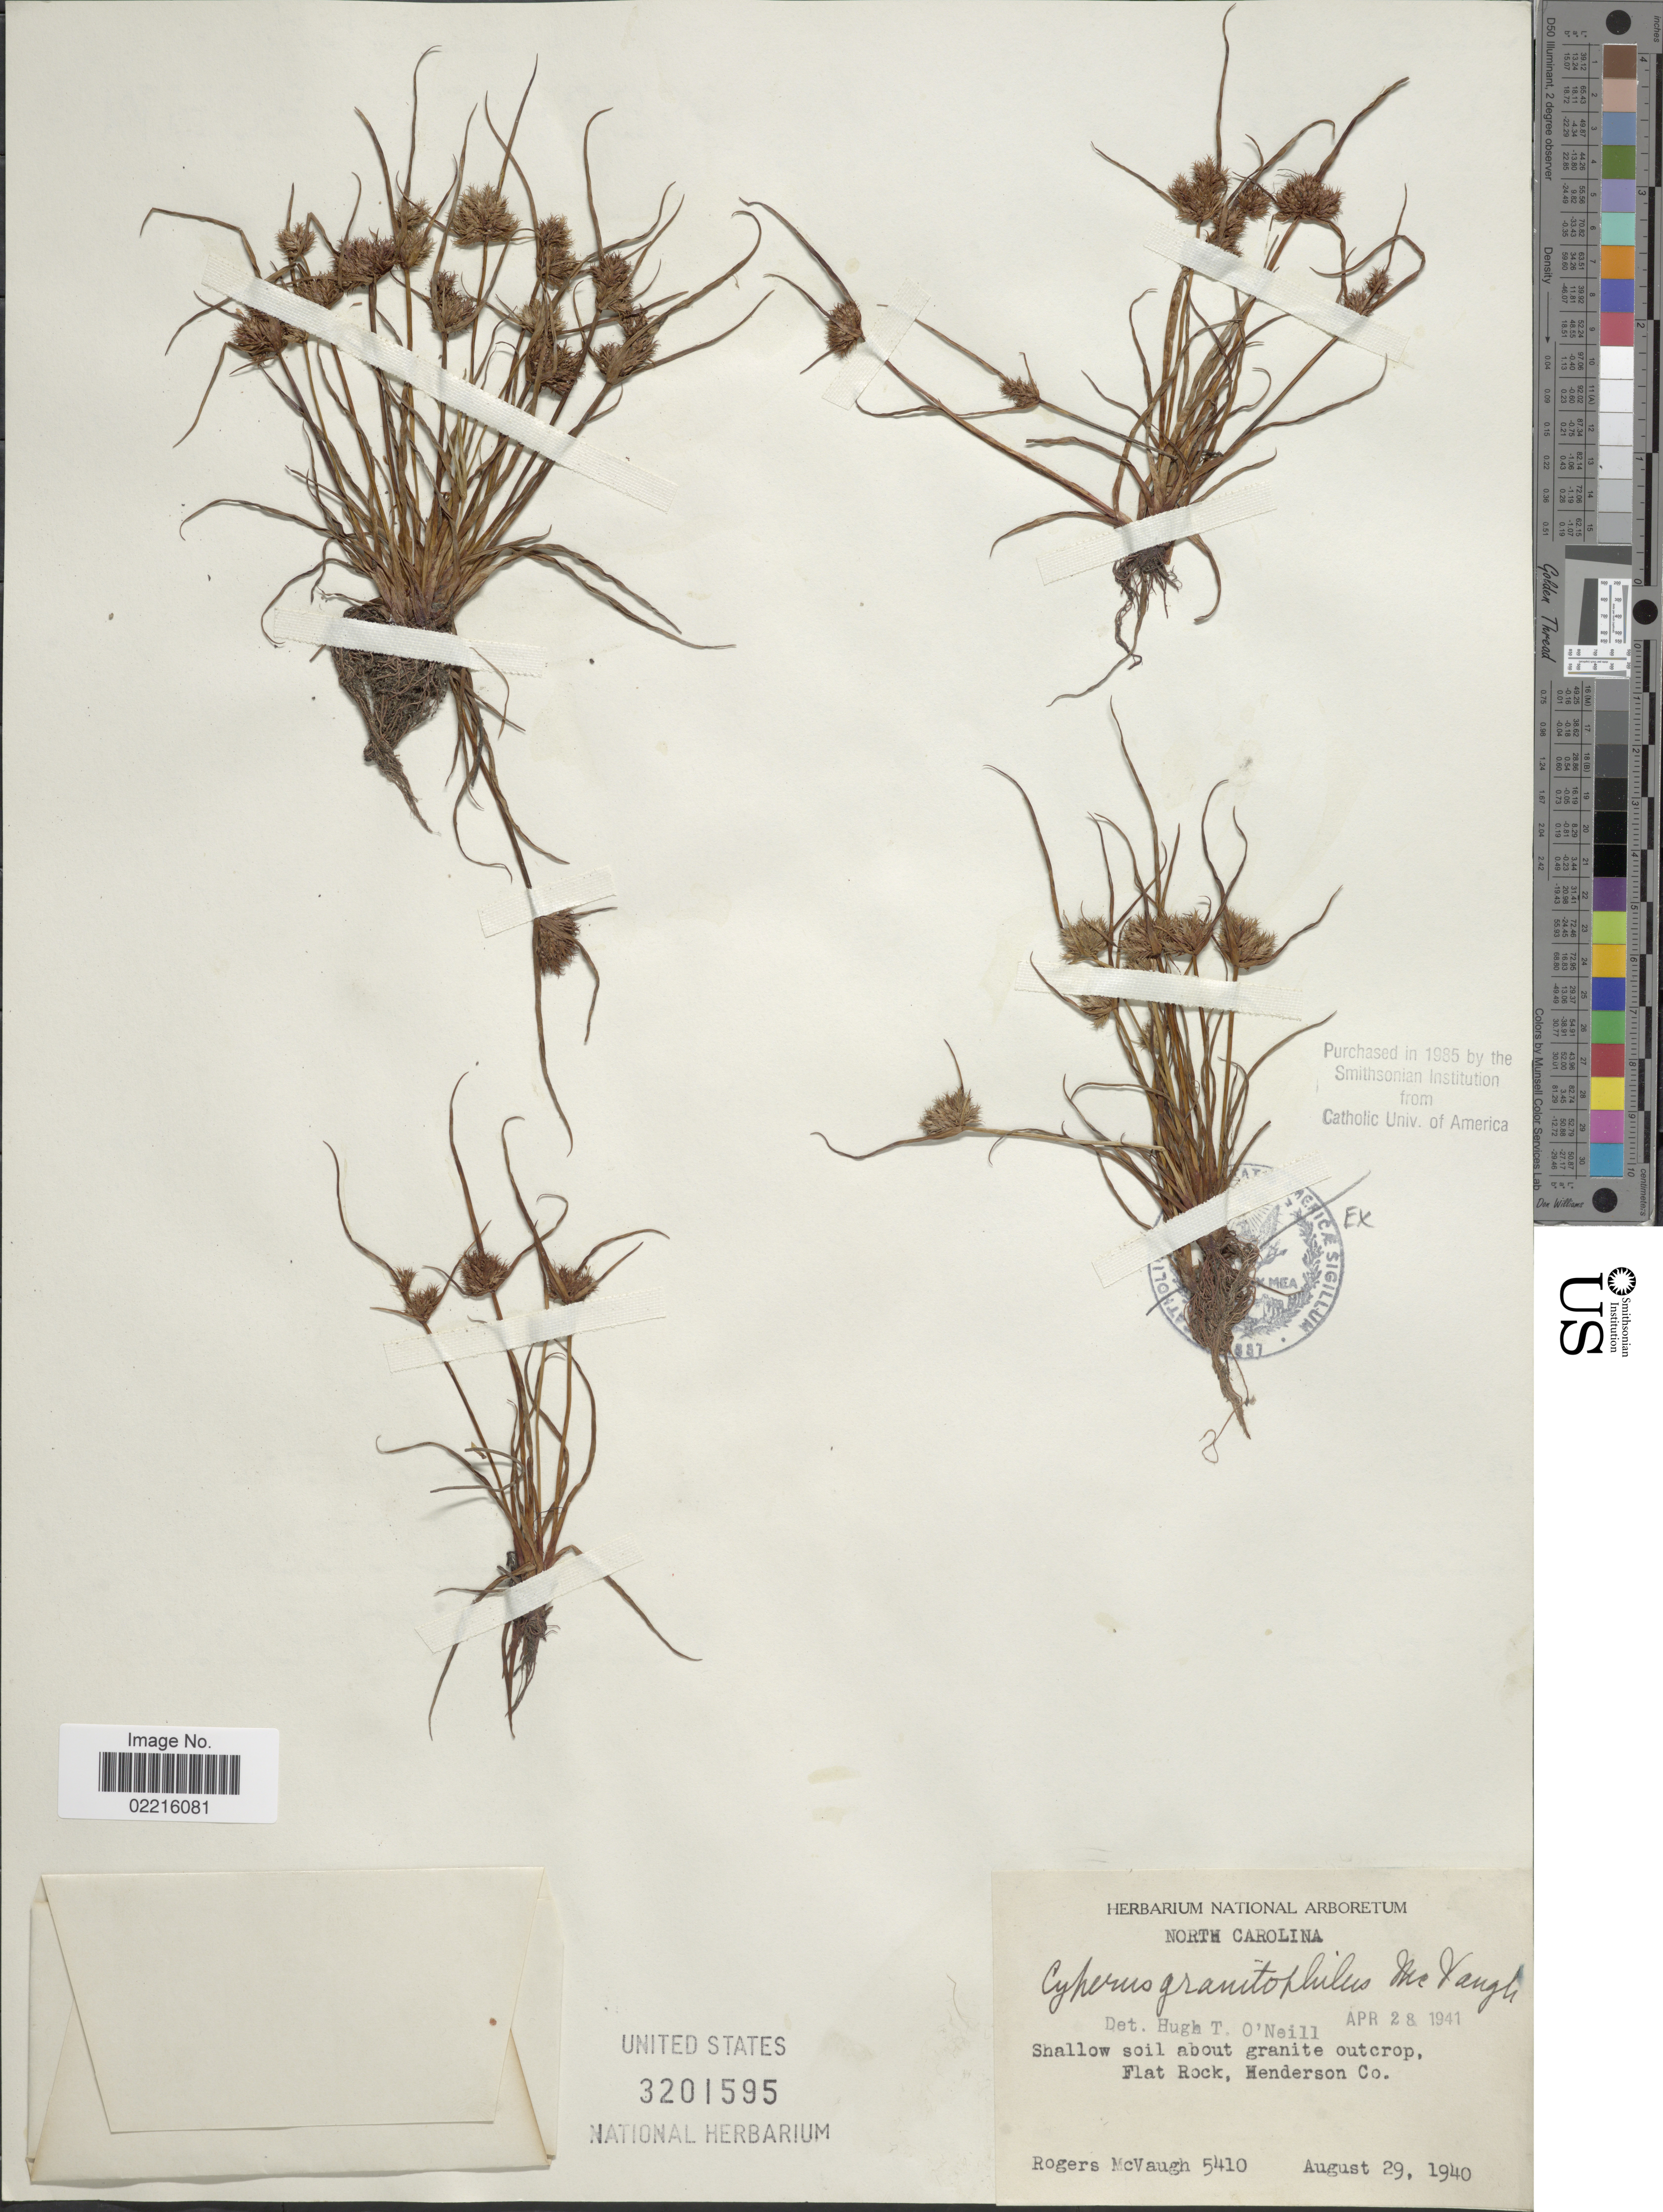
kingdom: Plantae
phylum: Tracheophyta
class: Liliopsida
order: Poales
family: Cyperaceae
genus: Cyperus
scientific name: Cyperus granitophilus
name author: McVaugh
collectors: R. McVaugh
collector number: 5410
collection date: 1940-08-29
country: United States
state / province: North Carolina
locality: Shallow soil about granite outcrop, Flat Rock, Henderson Co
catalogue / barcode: US 3201595